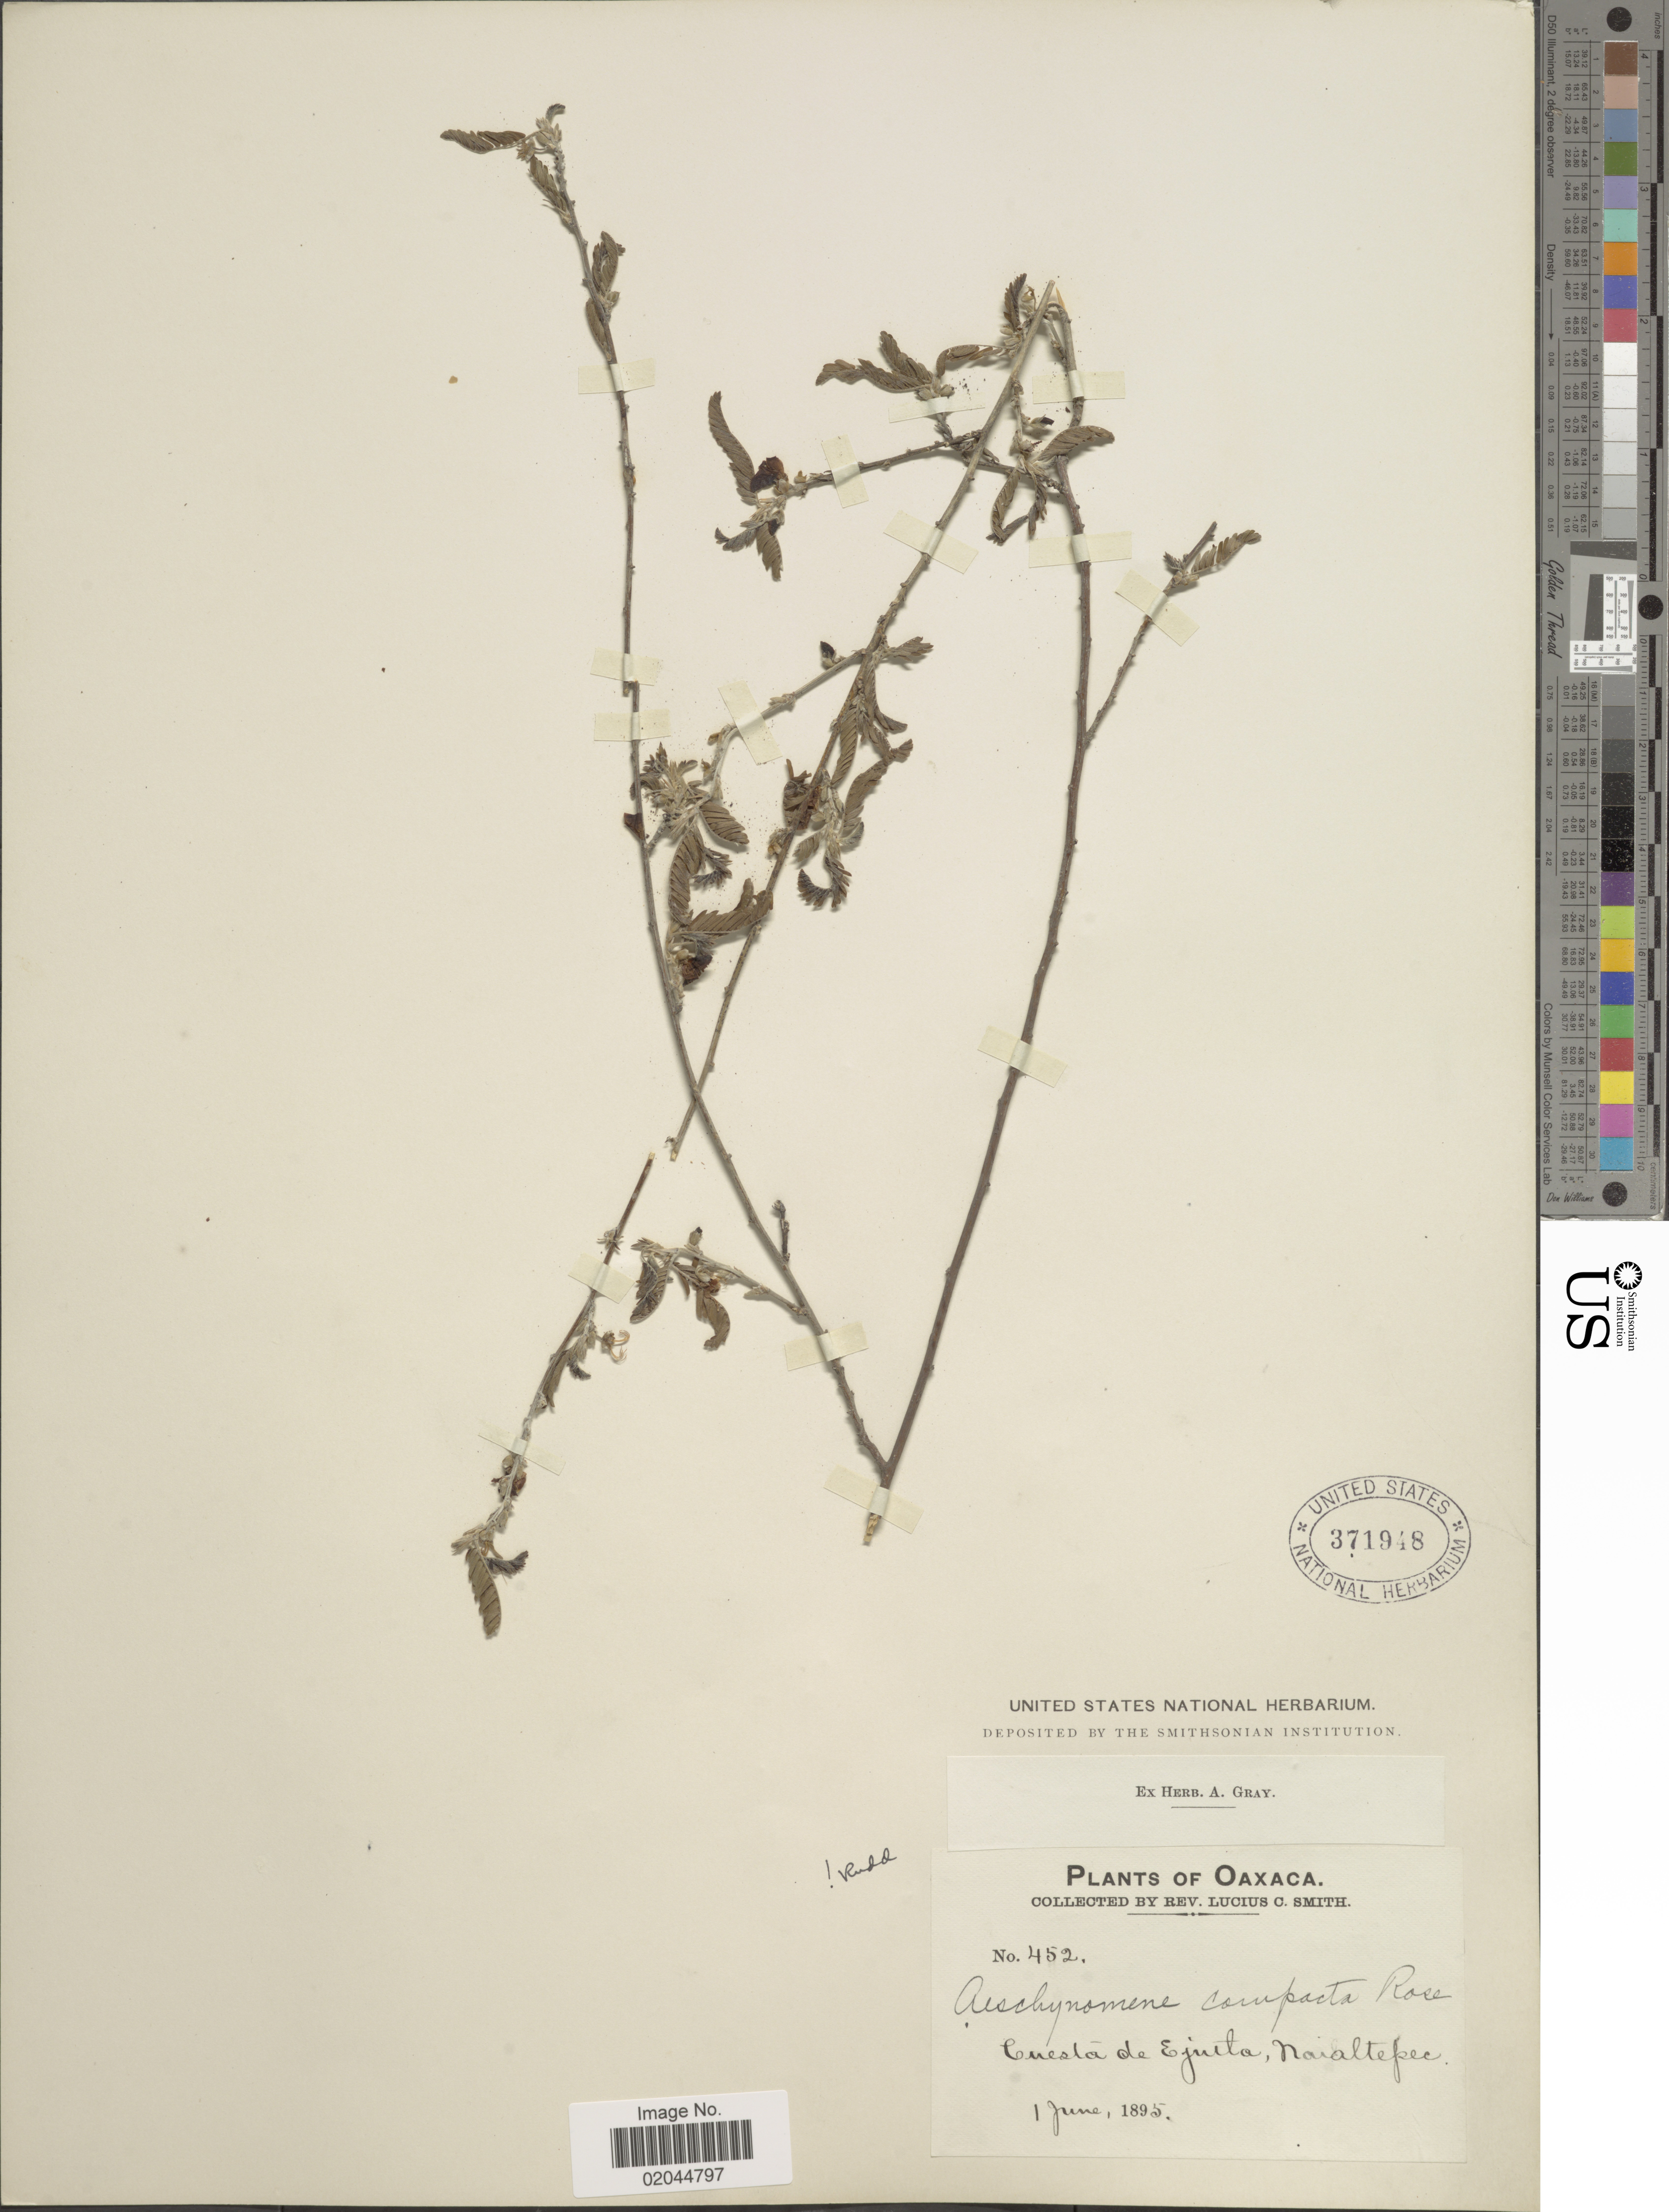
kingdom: Plantae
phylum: Tracheophyta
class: Magnoliopsida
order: Fabales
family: Fabaceae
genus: Aeschynomene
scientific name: Aeschynomene compacta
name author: Rose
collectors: L. C. Smith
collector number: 452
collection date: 1895-06-01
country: Mexico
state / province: Oaxaca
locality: Cuesta de Ejuita, Naialtepec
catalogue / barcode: US 371948